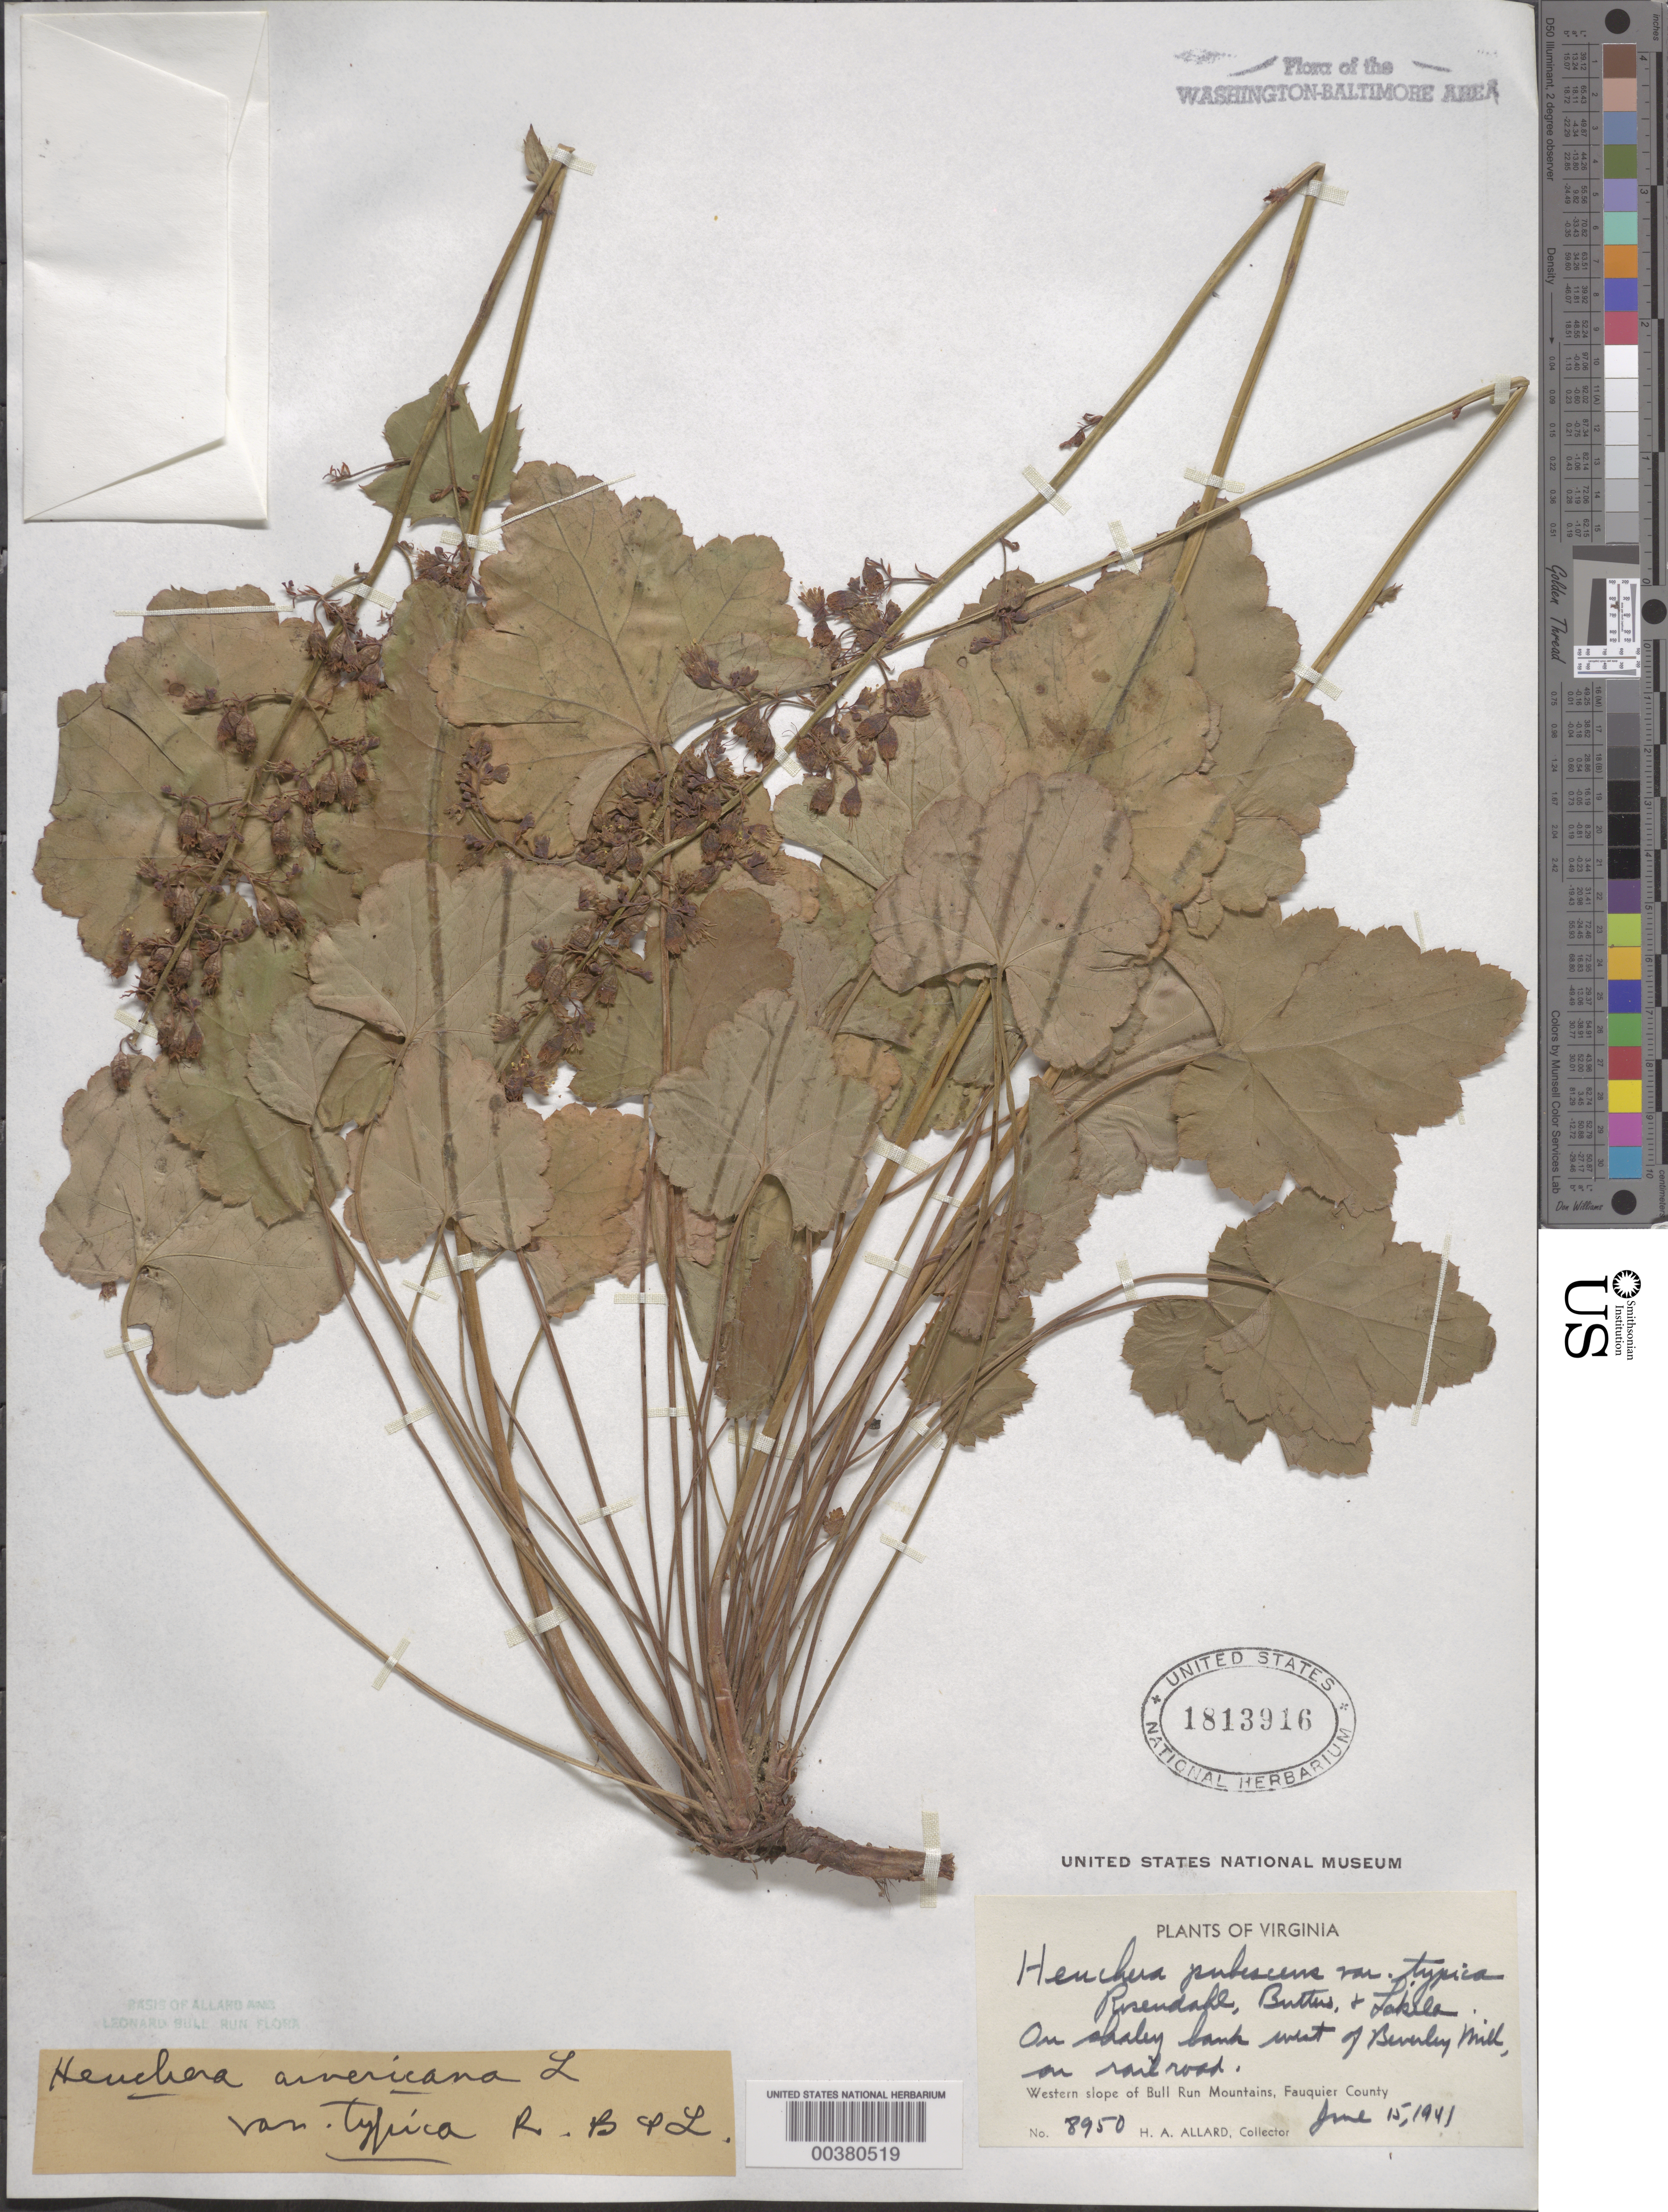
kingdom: Plantae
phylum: Tracheophyta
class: Magnoliopsida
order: Saxifragales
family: Saxifragaceae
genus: Heuchera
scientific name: Heuchera pubescens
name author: Pursh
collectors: H. A. Allard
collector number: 8950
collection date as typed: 15 Jun 1941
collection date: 1941-06-15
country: United States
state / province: Virginia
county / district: Fauquier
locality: West of Beverley Mill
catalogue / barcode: US 1813916